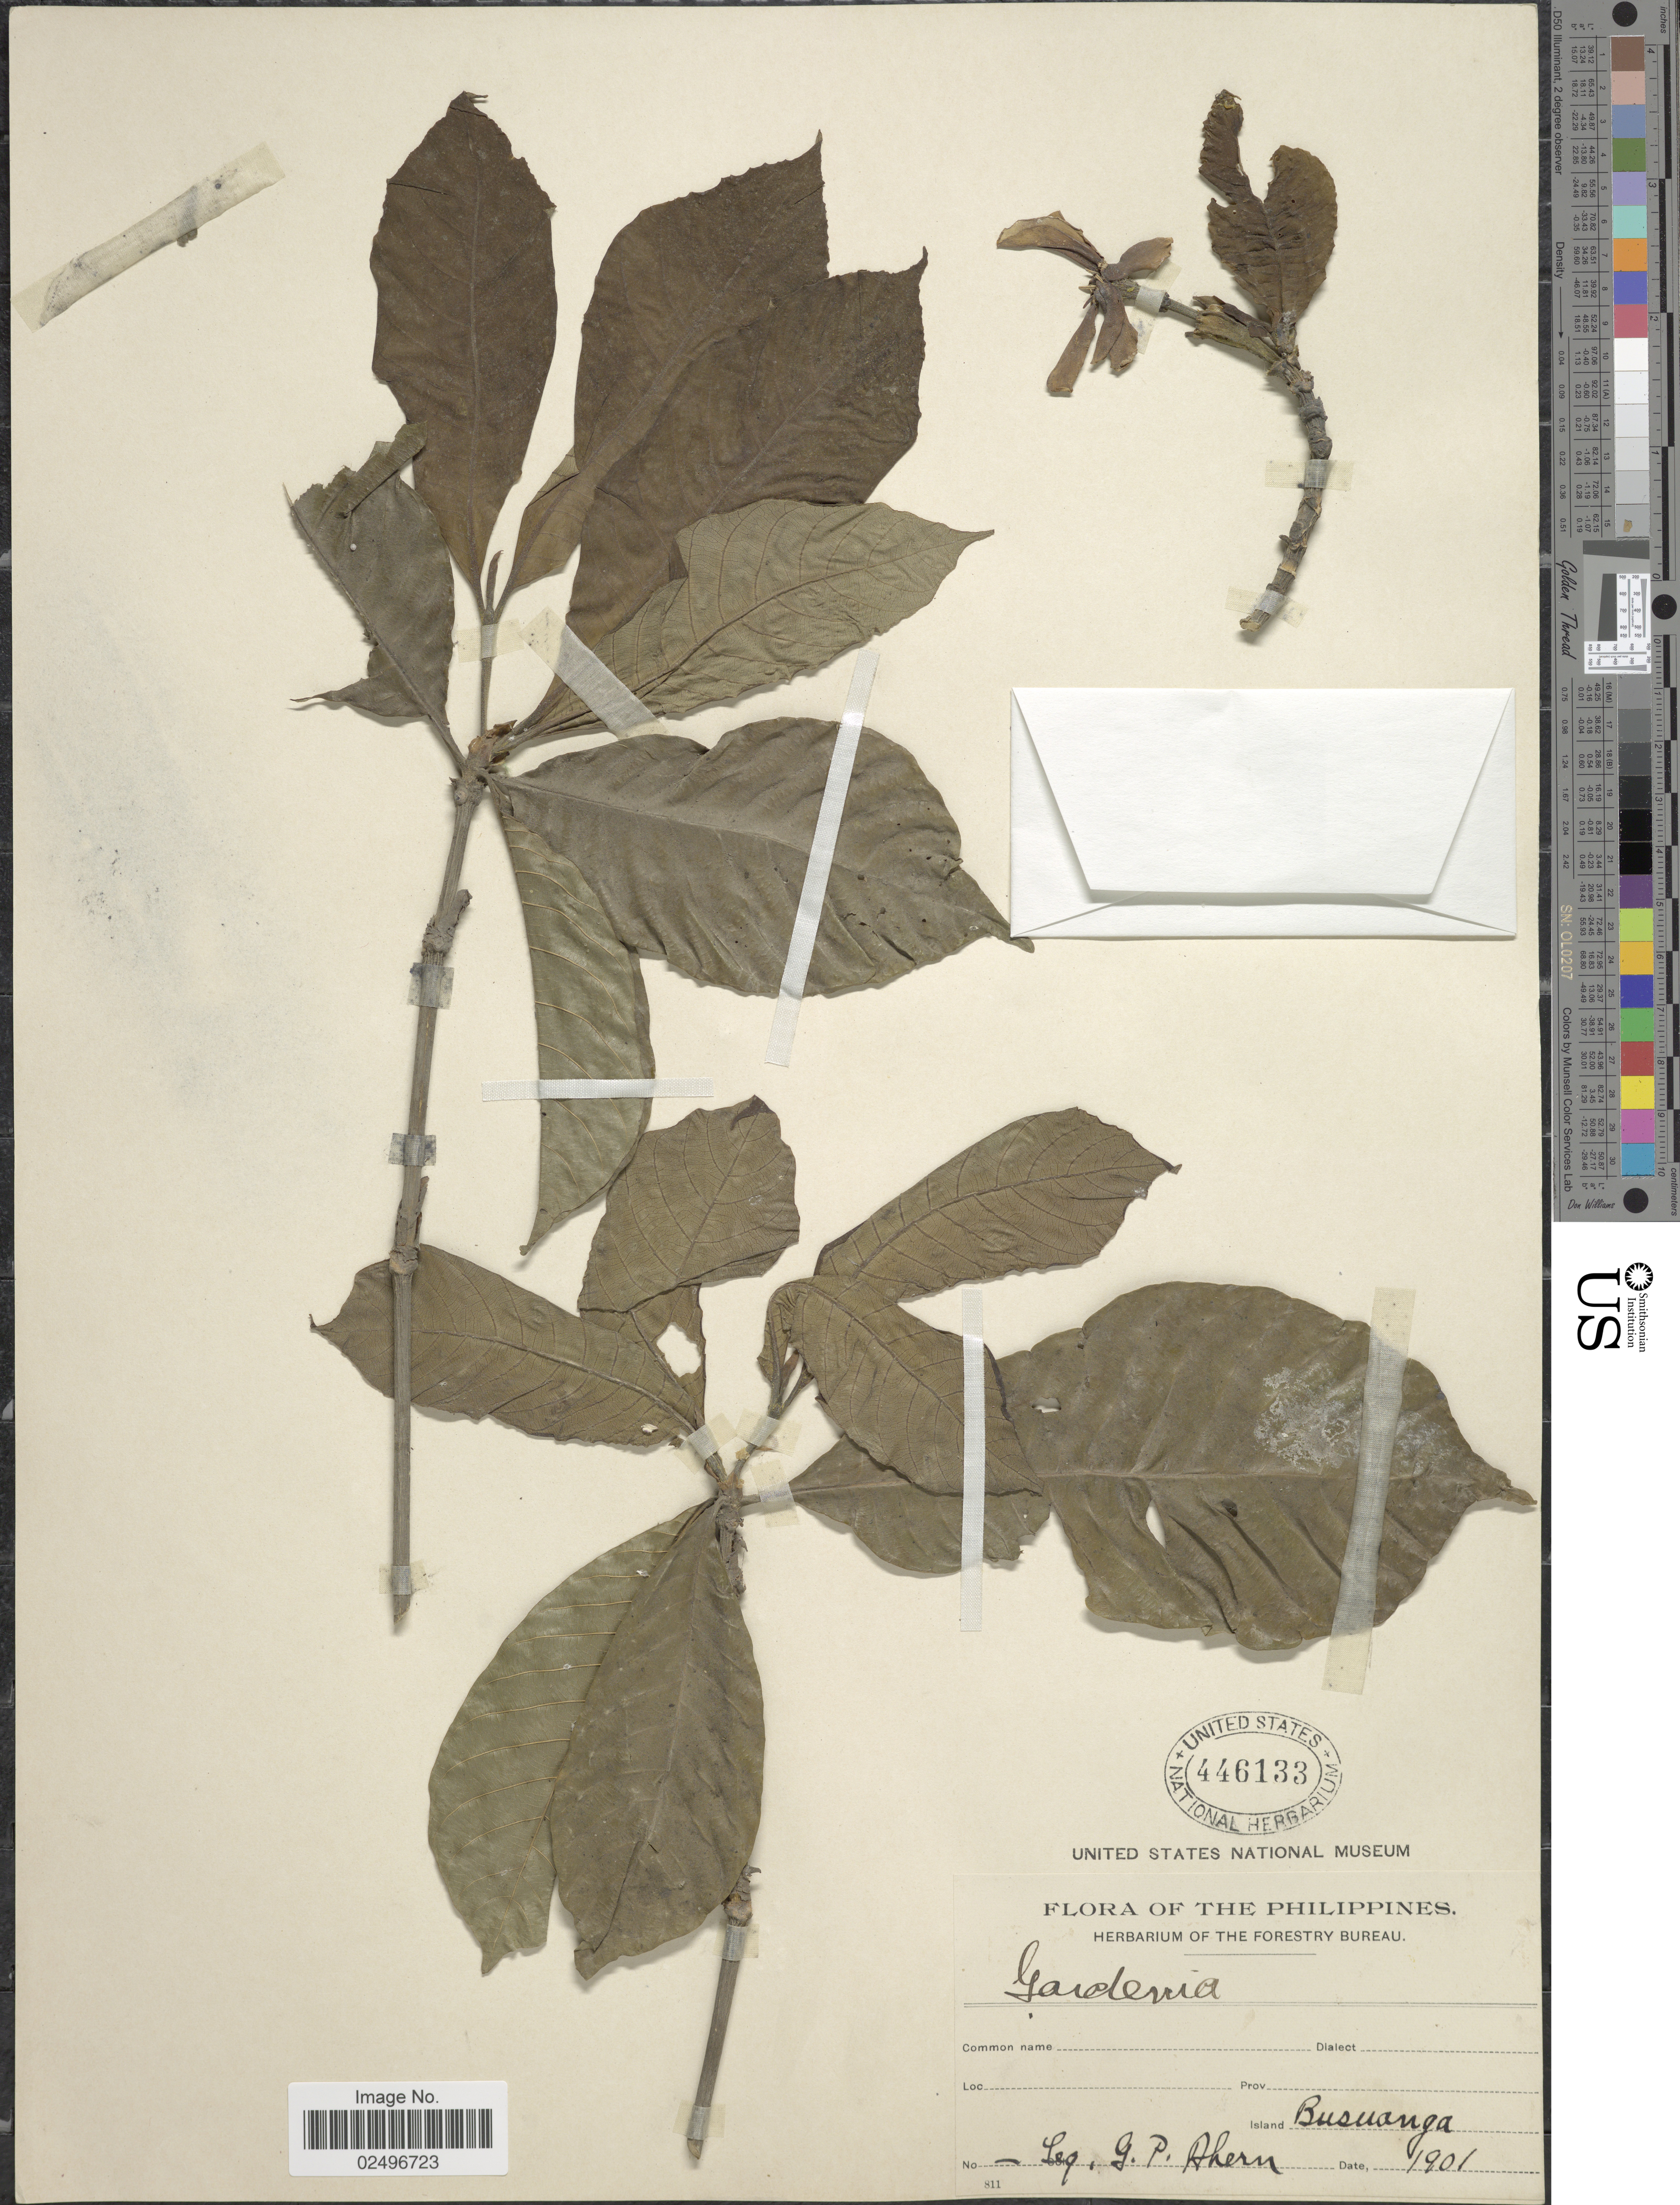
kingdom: Plantae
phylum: Tracheophyta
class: Magnoliopsida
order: Gentianales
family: Rubiaceae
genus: Gardenia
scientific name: Gardenia sp.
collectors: G. Ahern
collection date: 1901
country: Philippines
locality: Buswanga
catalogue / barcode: US 446133